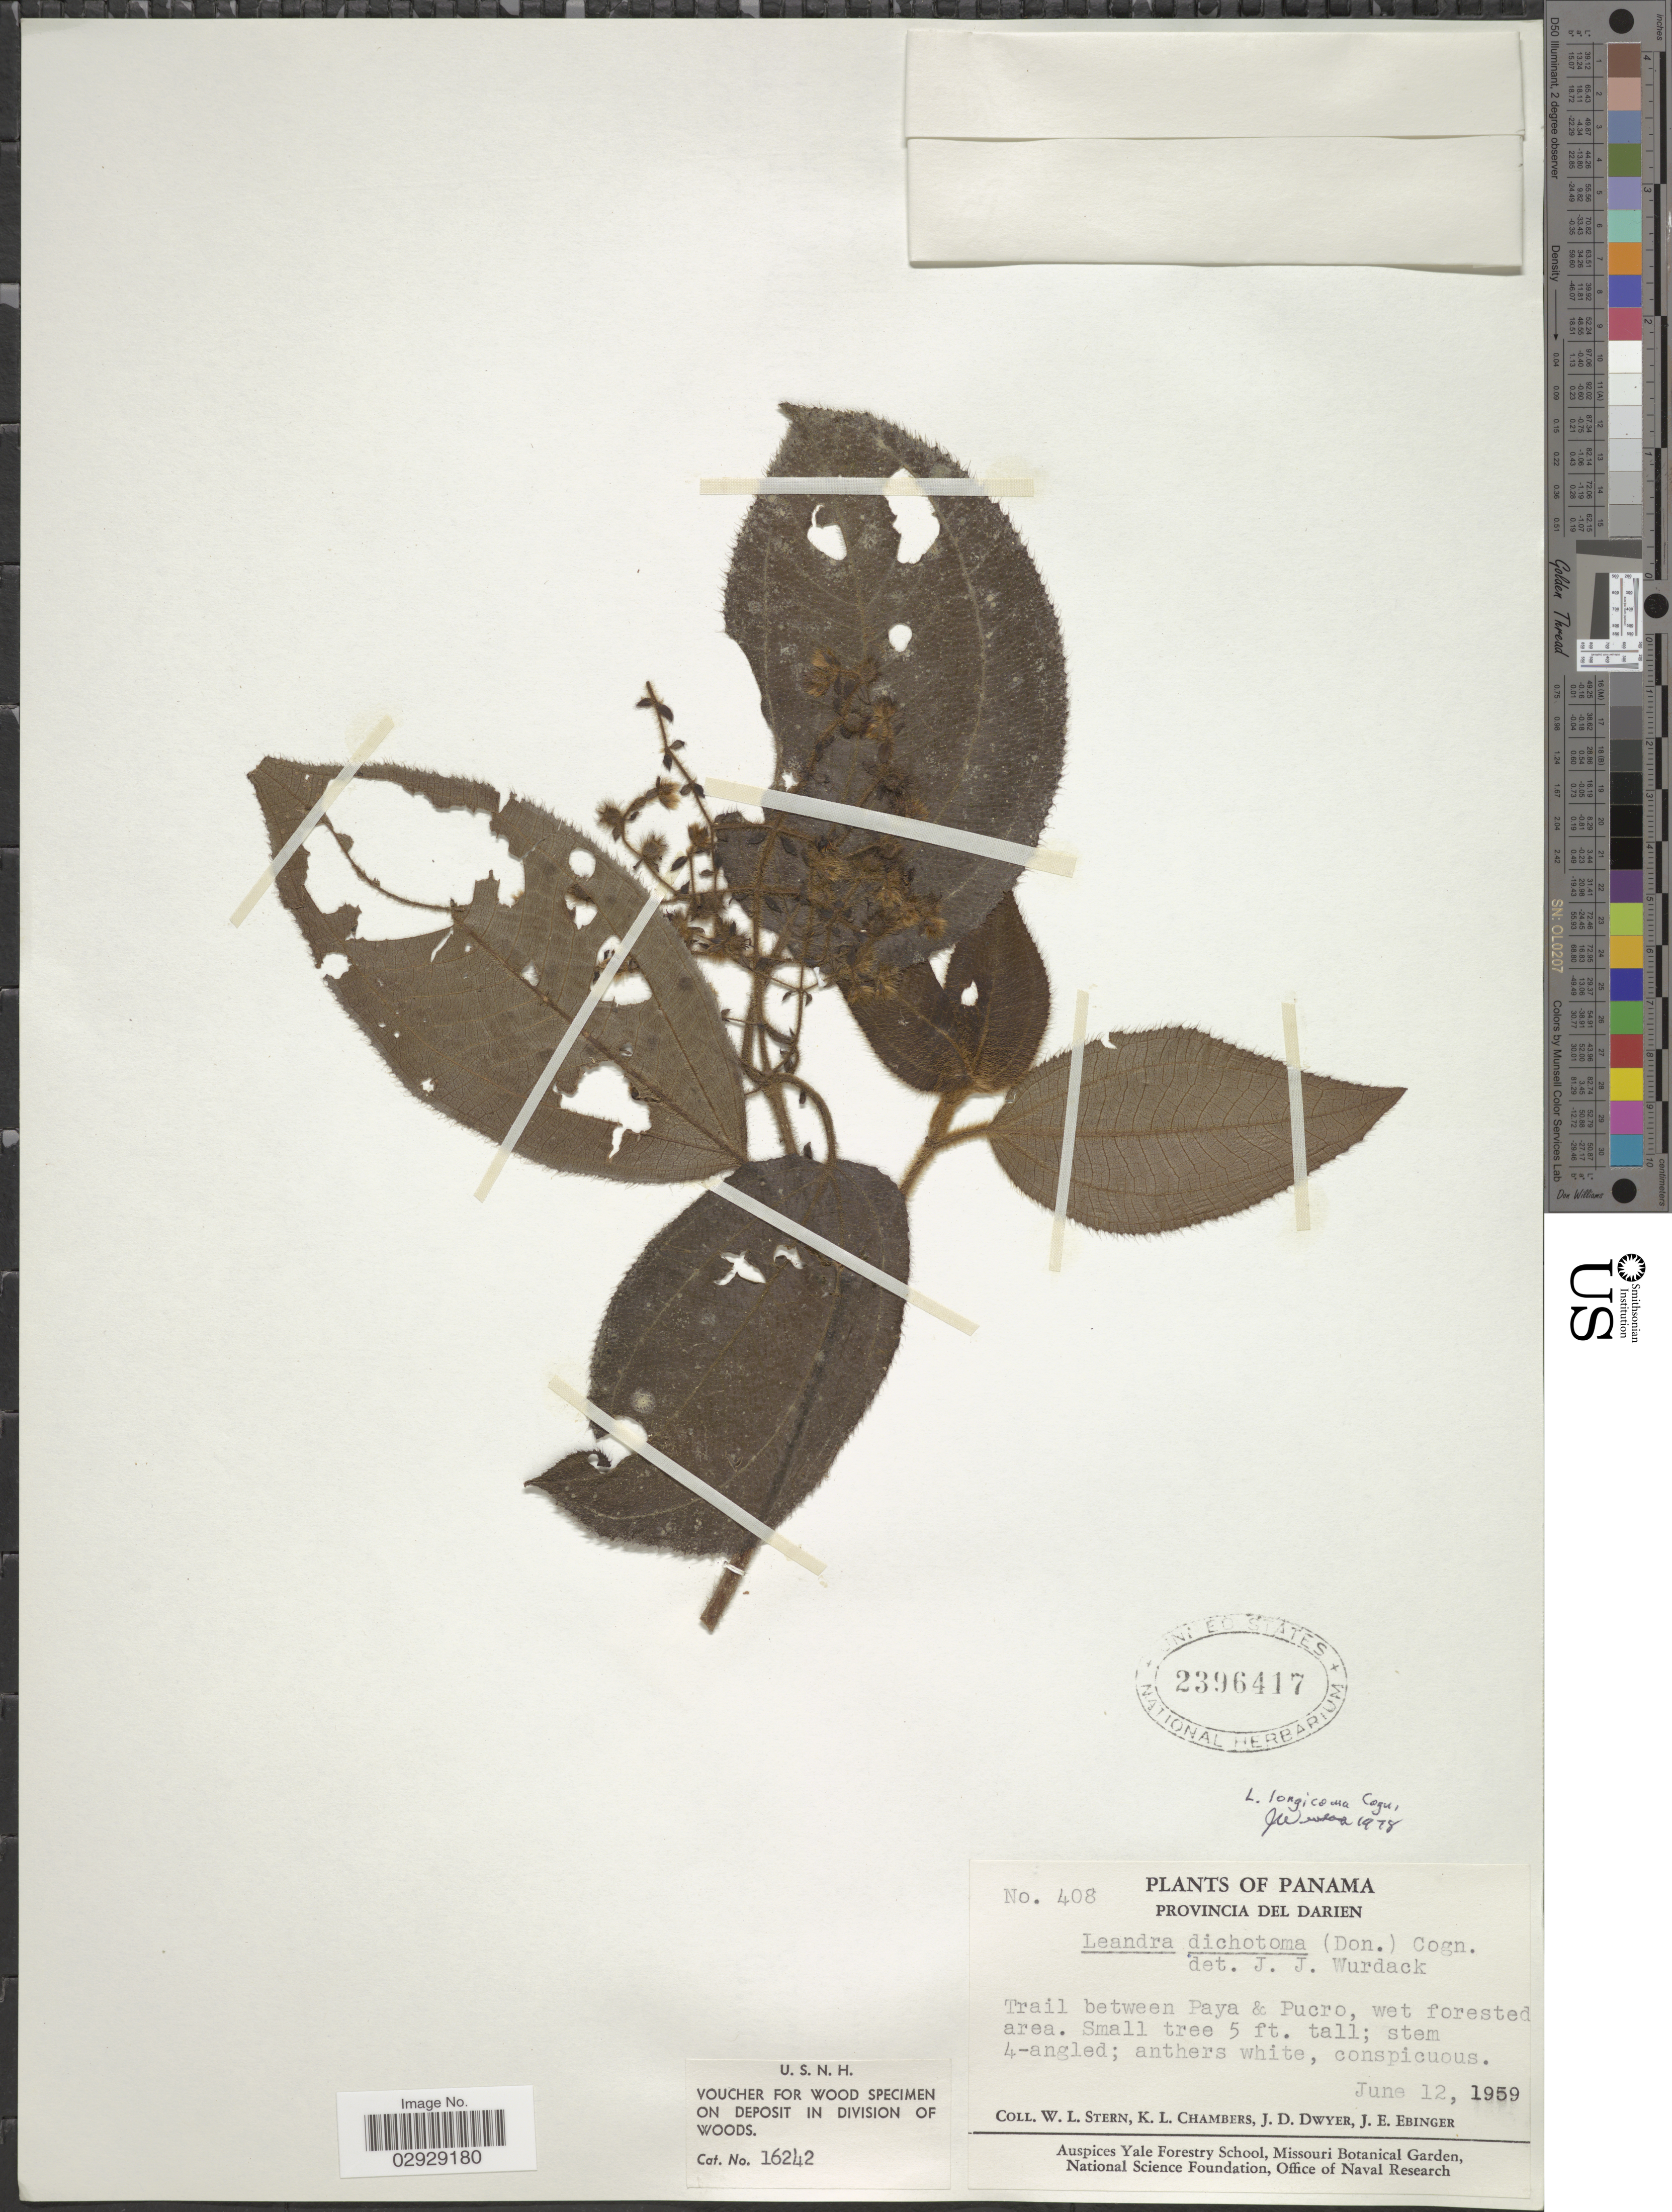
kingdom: Plantae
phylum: Tracheophyta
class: Magnoliopsida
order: Myrtales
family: Melastomataceae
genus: Leandra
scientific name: Leandra longicoma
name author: Cogn.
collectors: W. L. Stern, K. Chambers, J. D. Dwyer & J. Ebinger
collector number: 408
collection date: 1959-06-12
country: Panama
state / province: Darién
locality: Trail between Paya & Purco.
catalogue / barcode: US 2396417